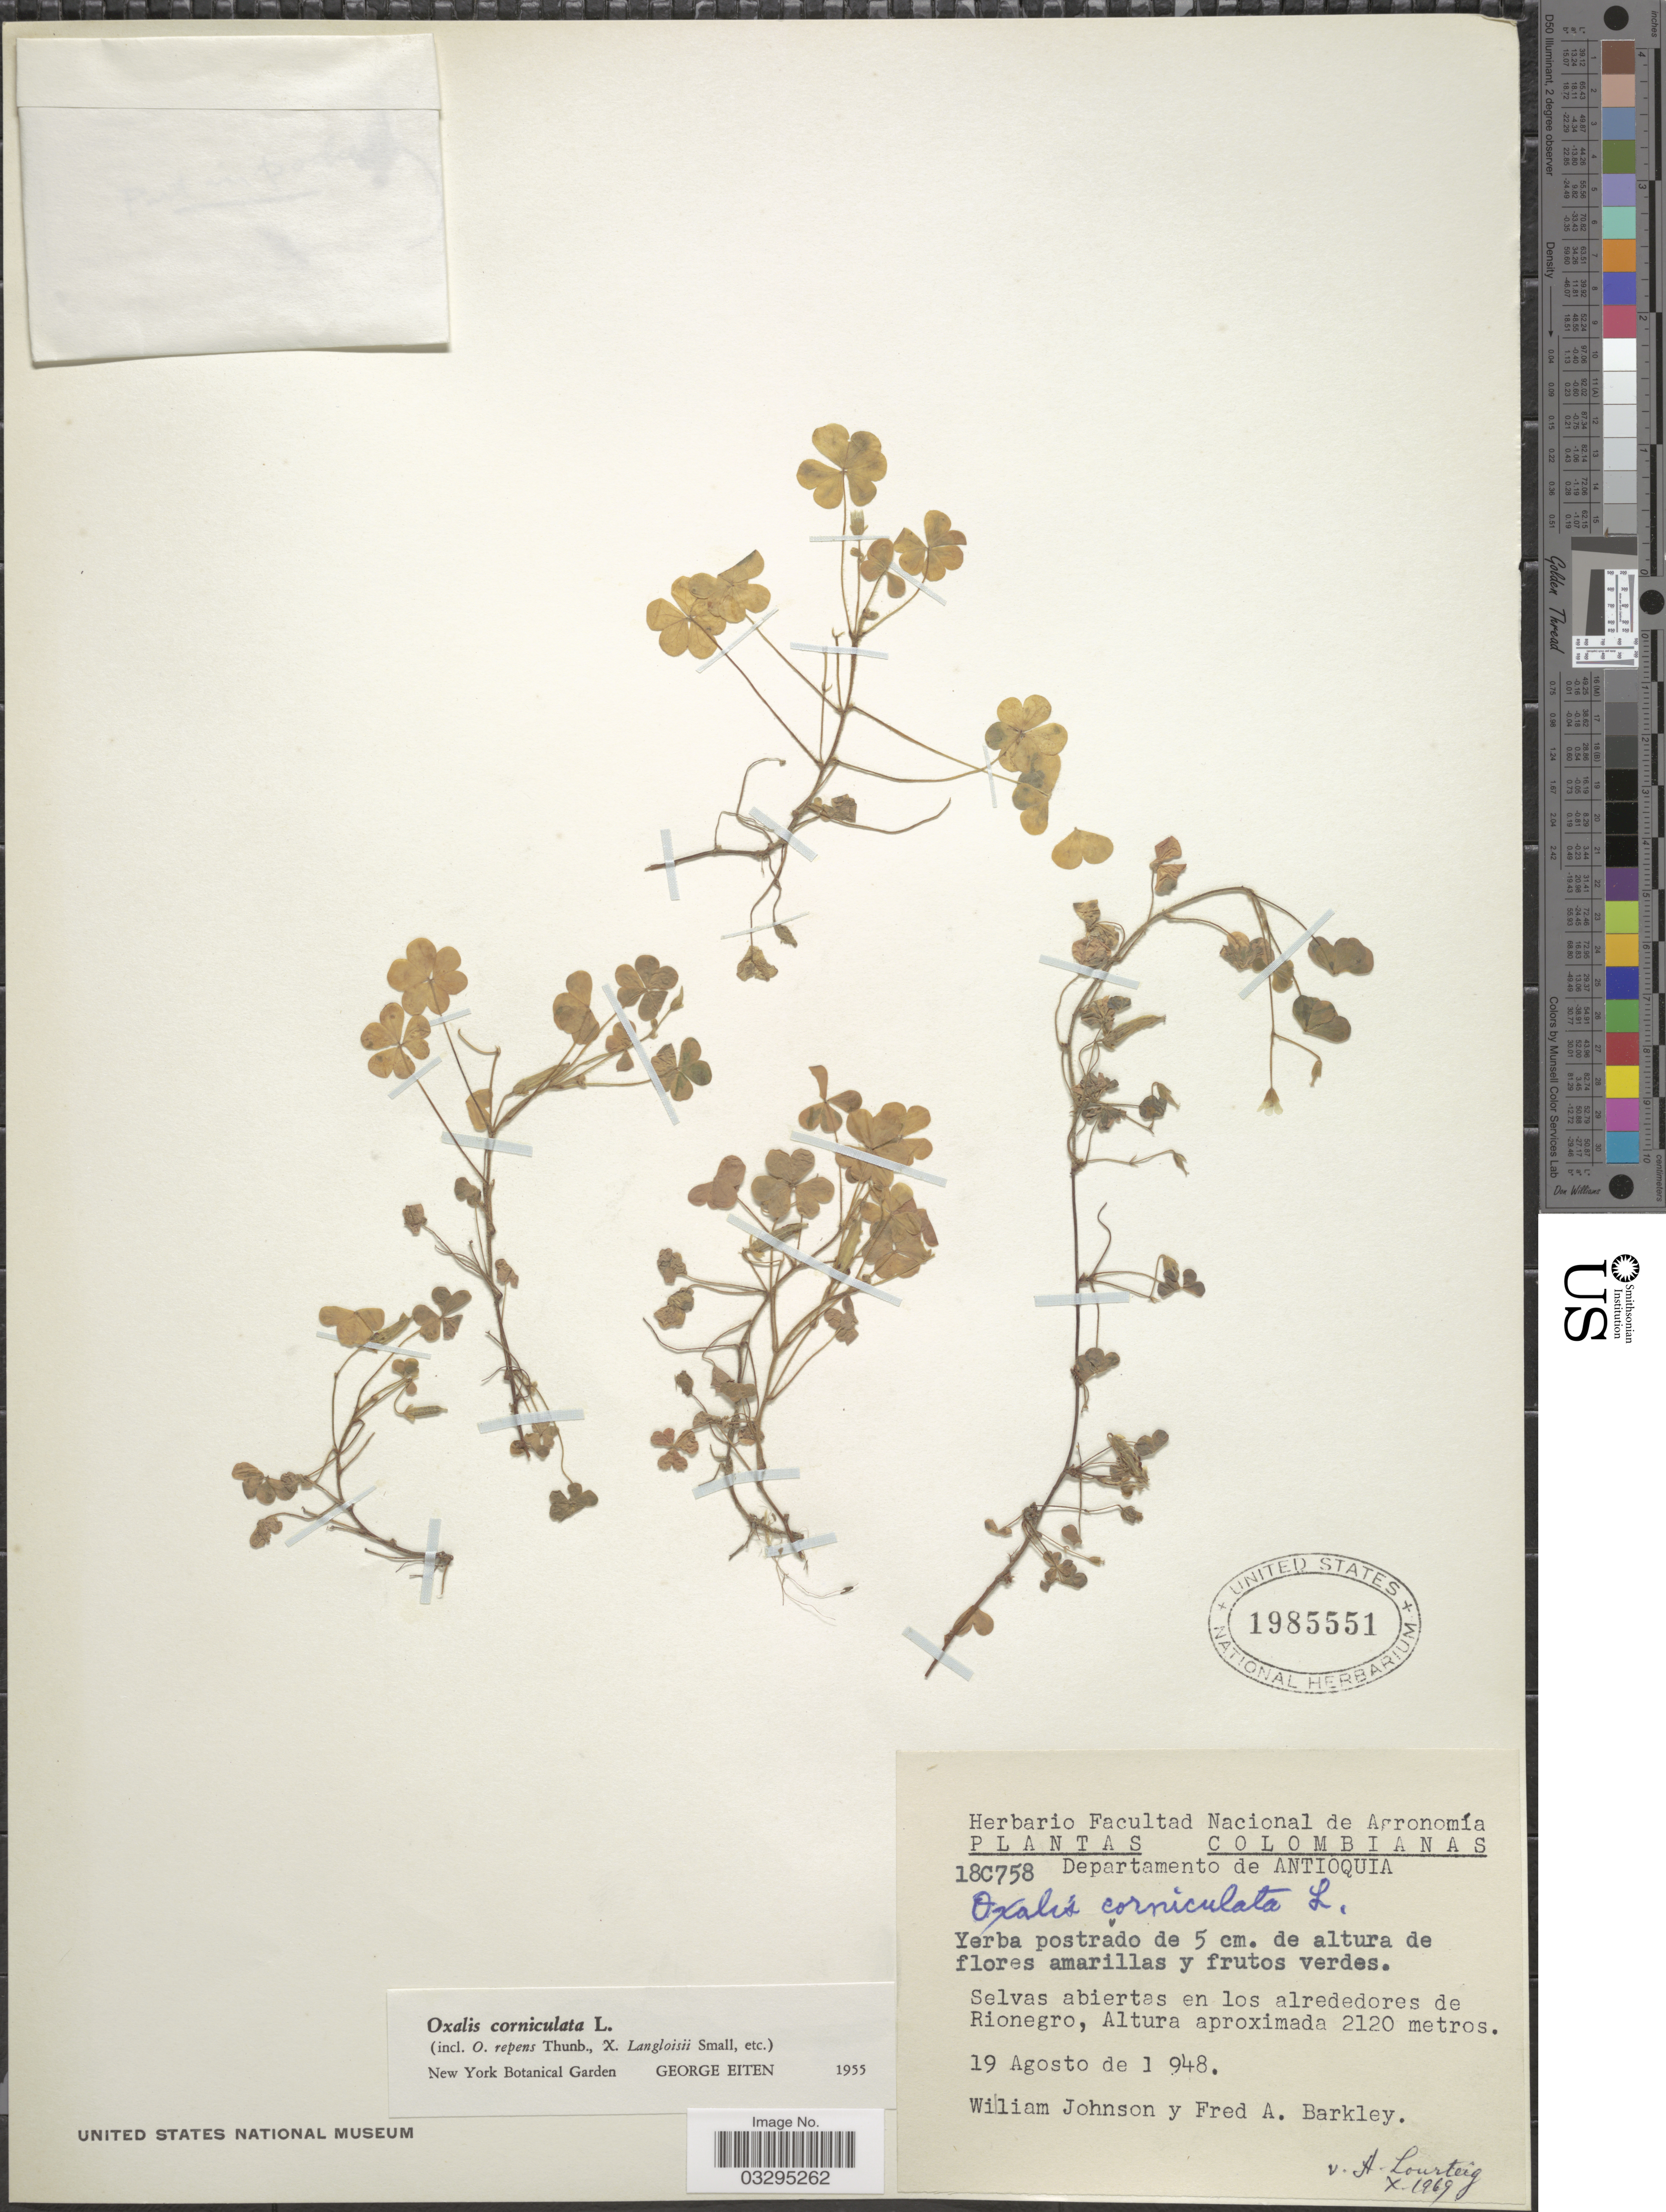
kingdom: Plantae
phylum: Tracheophyta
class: Magnoliopsida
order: Oxalidales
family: Oxalidaceae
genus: Oxalis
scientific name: Oxalis corniculata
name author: L.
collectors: W. M. Johnson & F. A. Barkley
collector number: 18C758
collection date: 1948-08-19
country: Colombia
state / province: Antioquia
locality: Departamento de Antioquia. Selvas abiertas en los alrededores de Rionegro.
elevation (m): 2120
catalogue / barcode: US 1985551